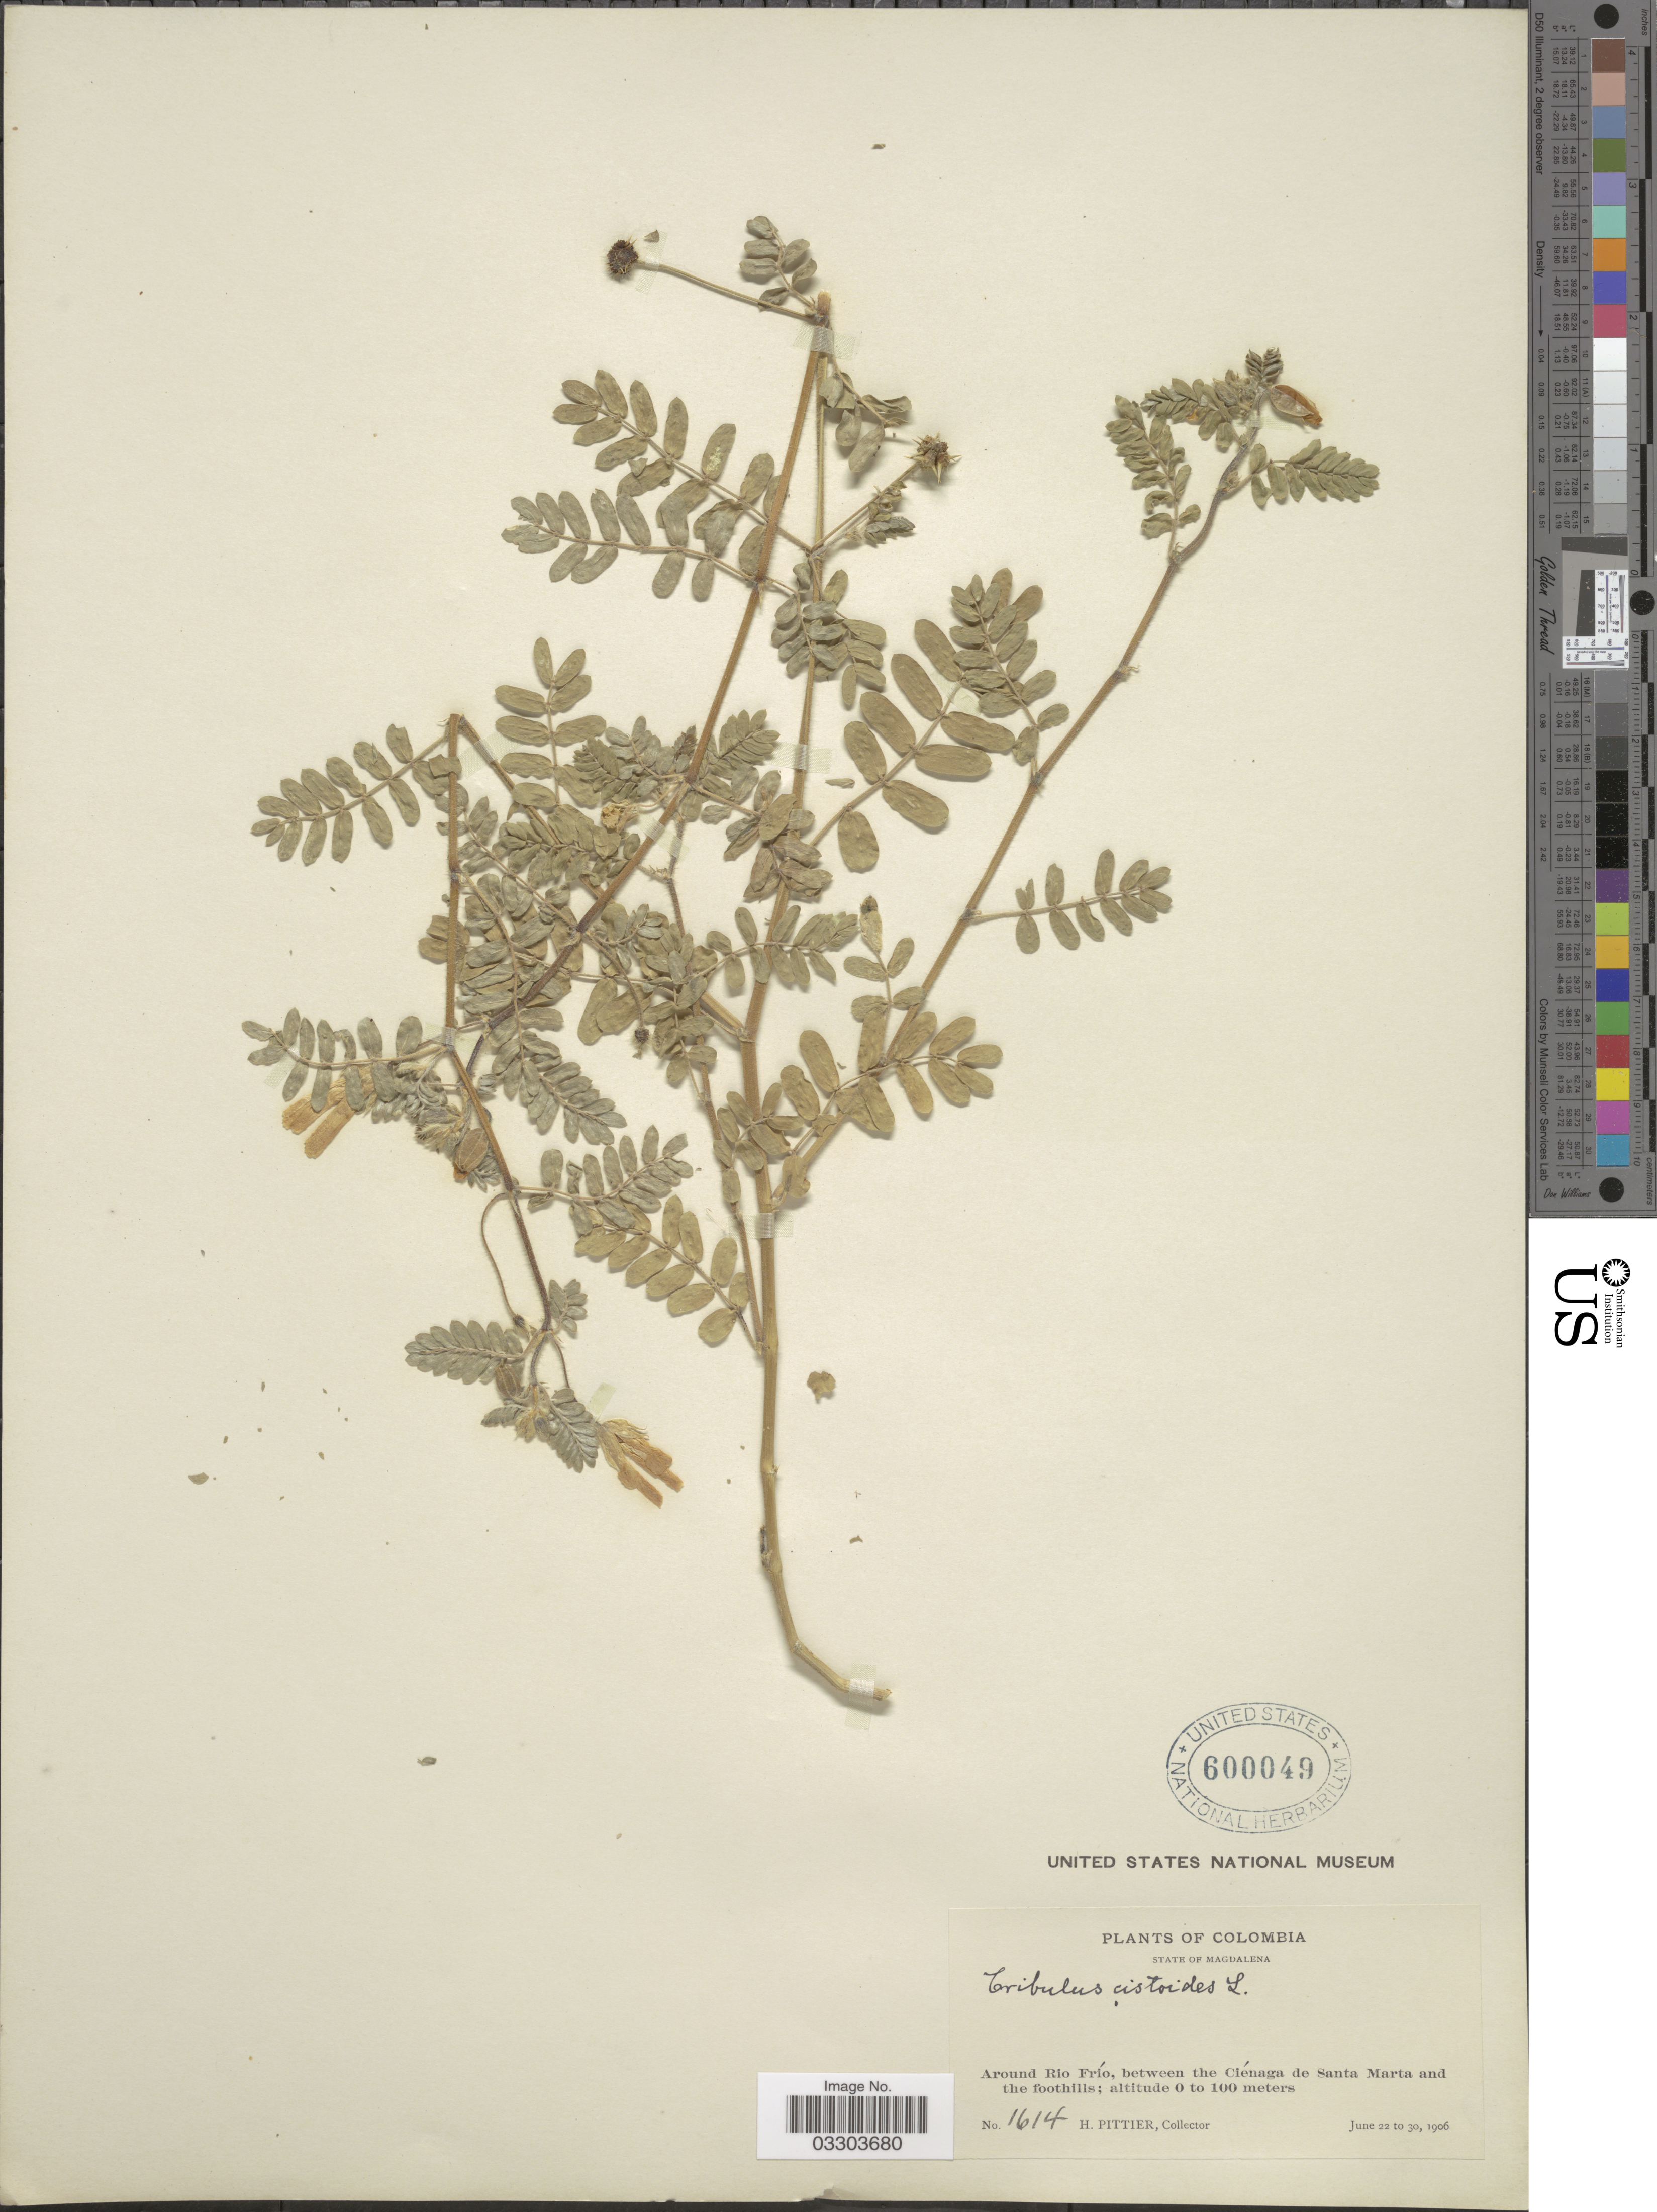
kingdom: Plantae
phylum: Tracheophyta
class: Magnoliopsida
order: Zygophyllales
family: Zygophyllaceae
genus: Tribulus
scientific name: Tribulus cistoides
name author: L.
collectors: H. F. Pittier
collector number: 1614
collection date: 1906-06-22/1906-06-30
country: Colombia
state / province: Magdalena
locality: Around Rio Frío, between the Ciénaga de Santa Marta and the foothills.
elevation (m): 0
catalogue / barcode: US 600049